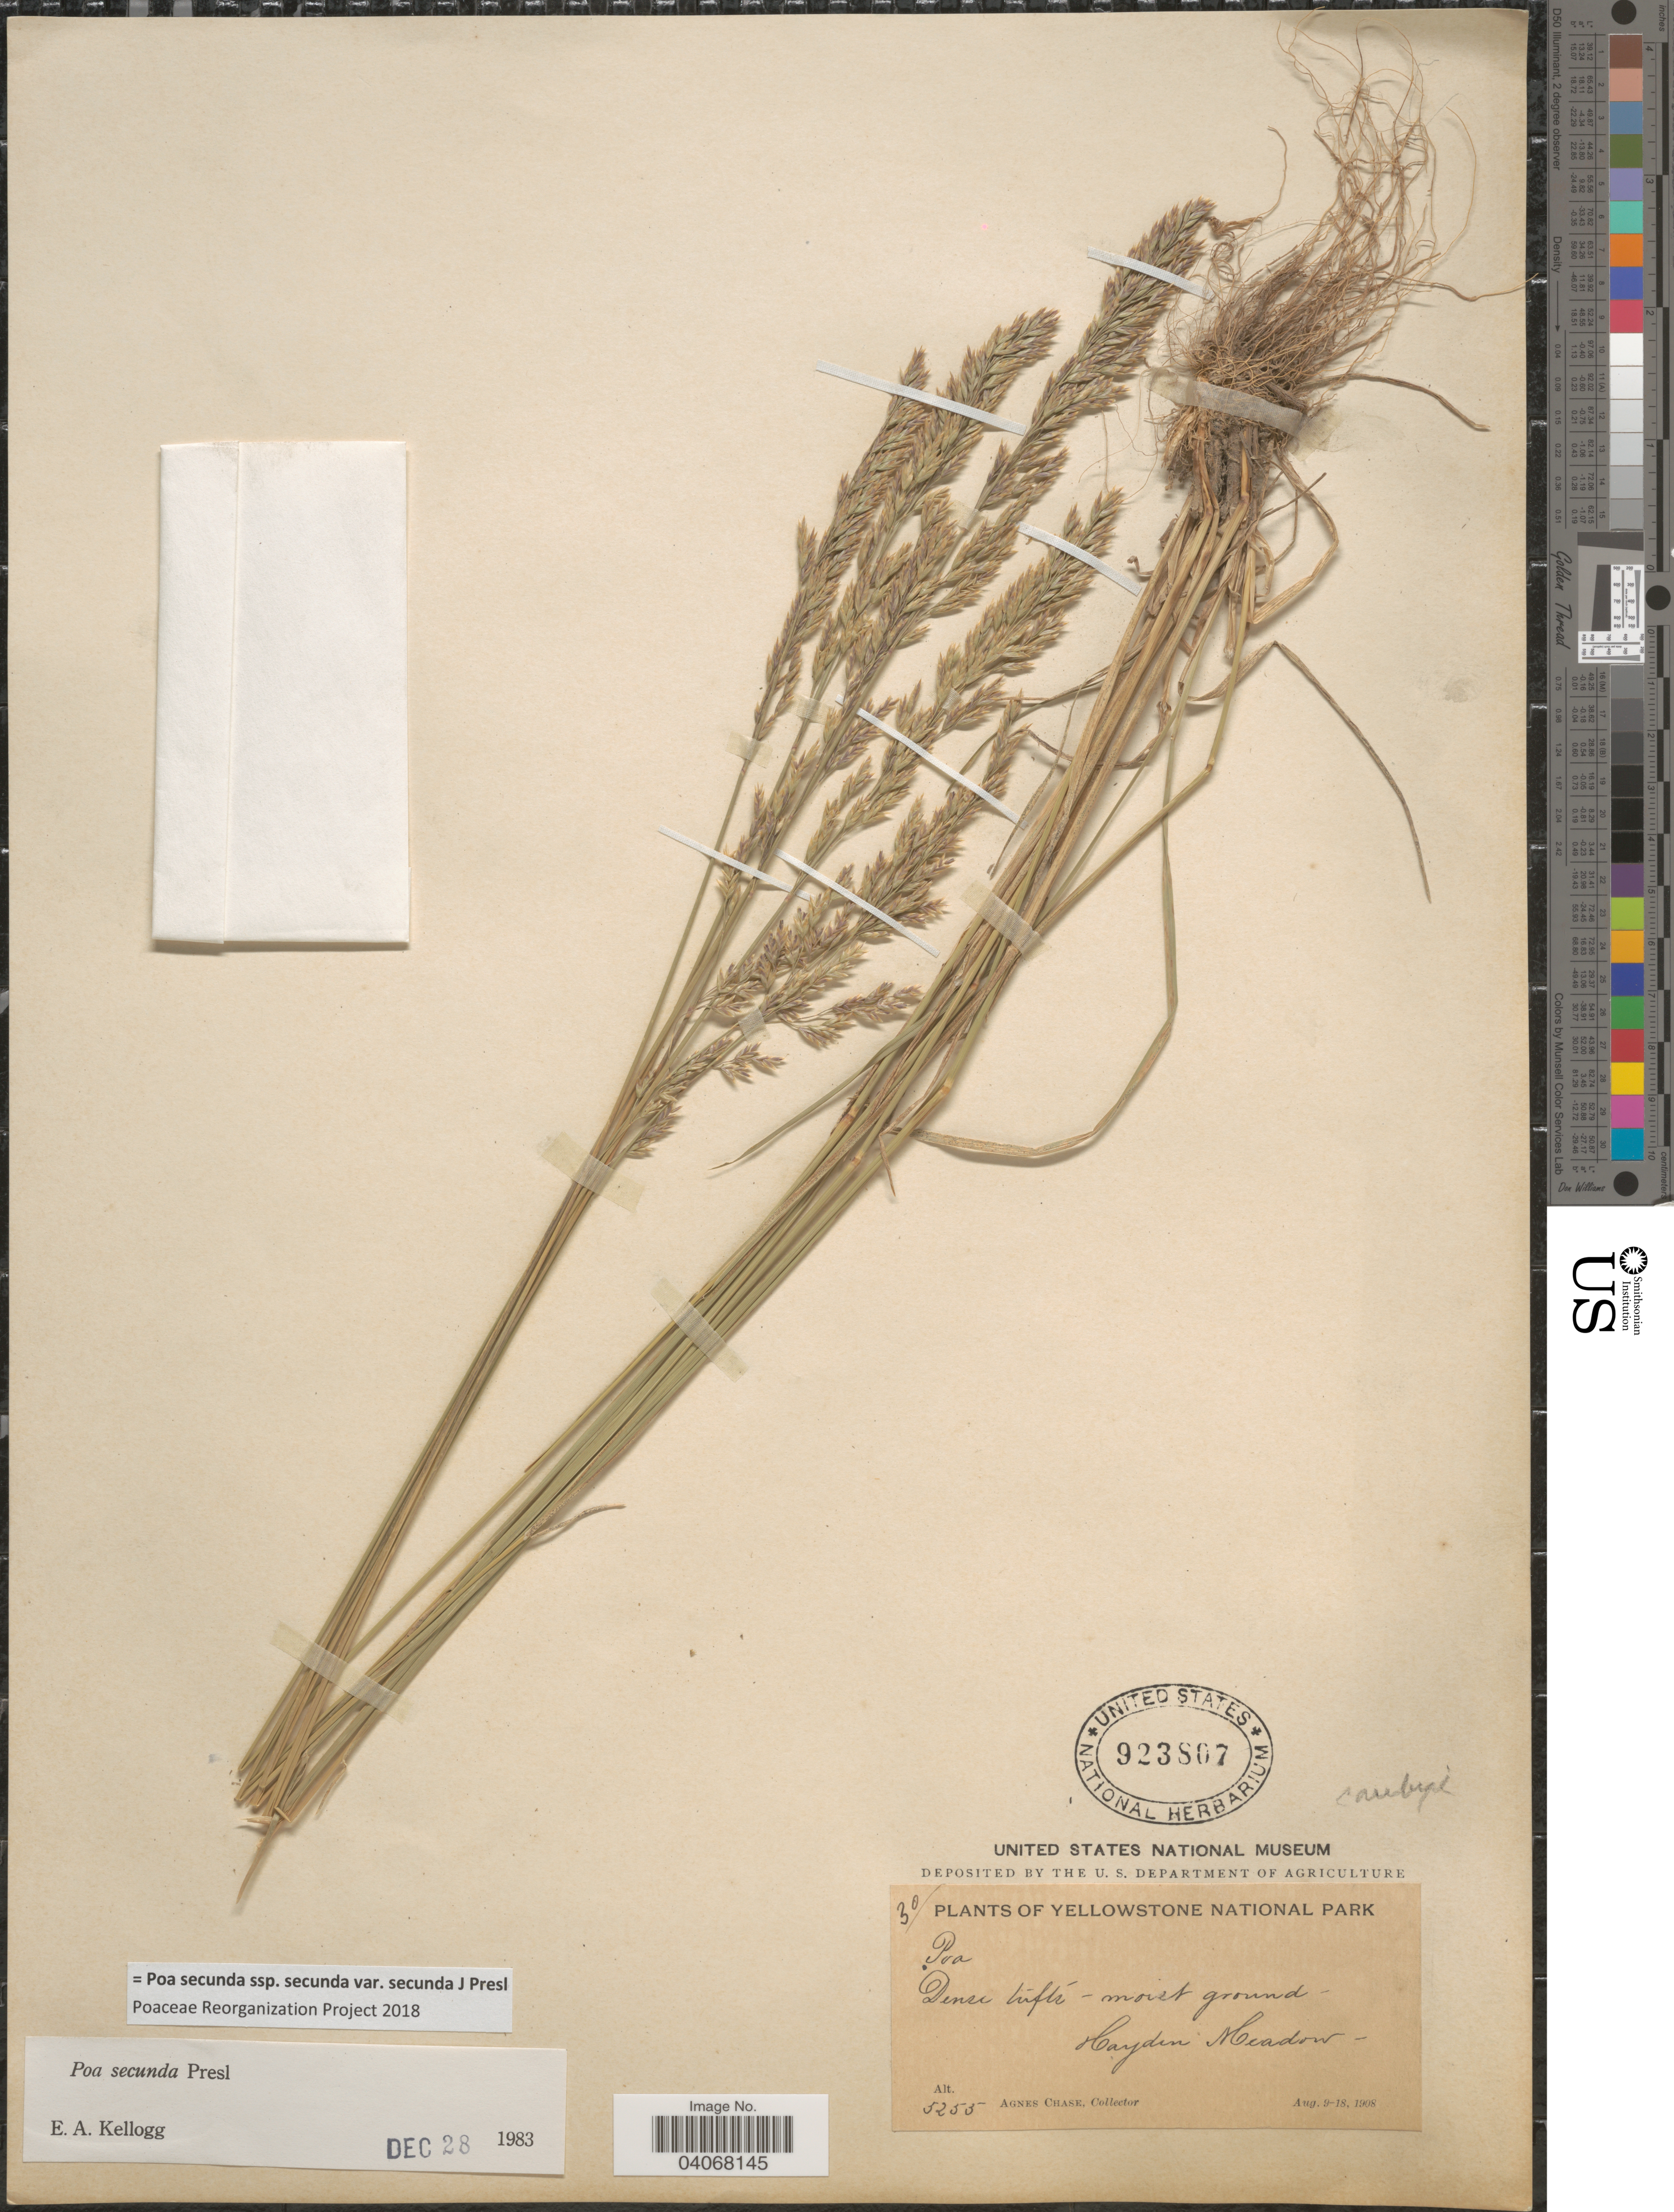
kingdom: Plantae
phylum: Tracheophyta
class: Liliopsida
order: Poales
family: Poaceae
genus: Poa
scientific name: Poa secunda subsp. secunda var. secunda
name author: J. Presl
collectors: A. Chase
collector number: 5255/30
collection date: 1908-08-09/1908-08-18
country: United States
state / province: Wyoming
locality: Yellowstone National Park. Hayden Meadow.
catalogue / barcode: US 923807